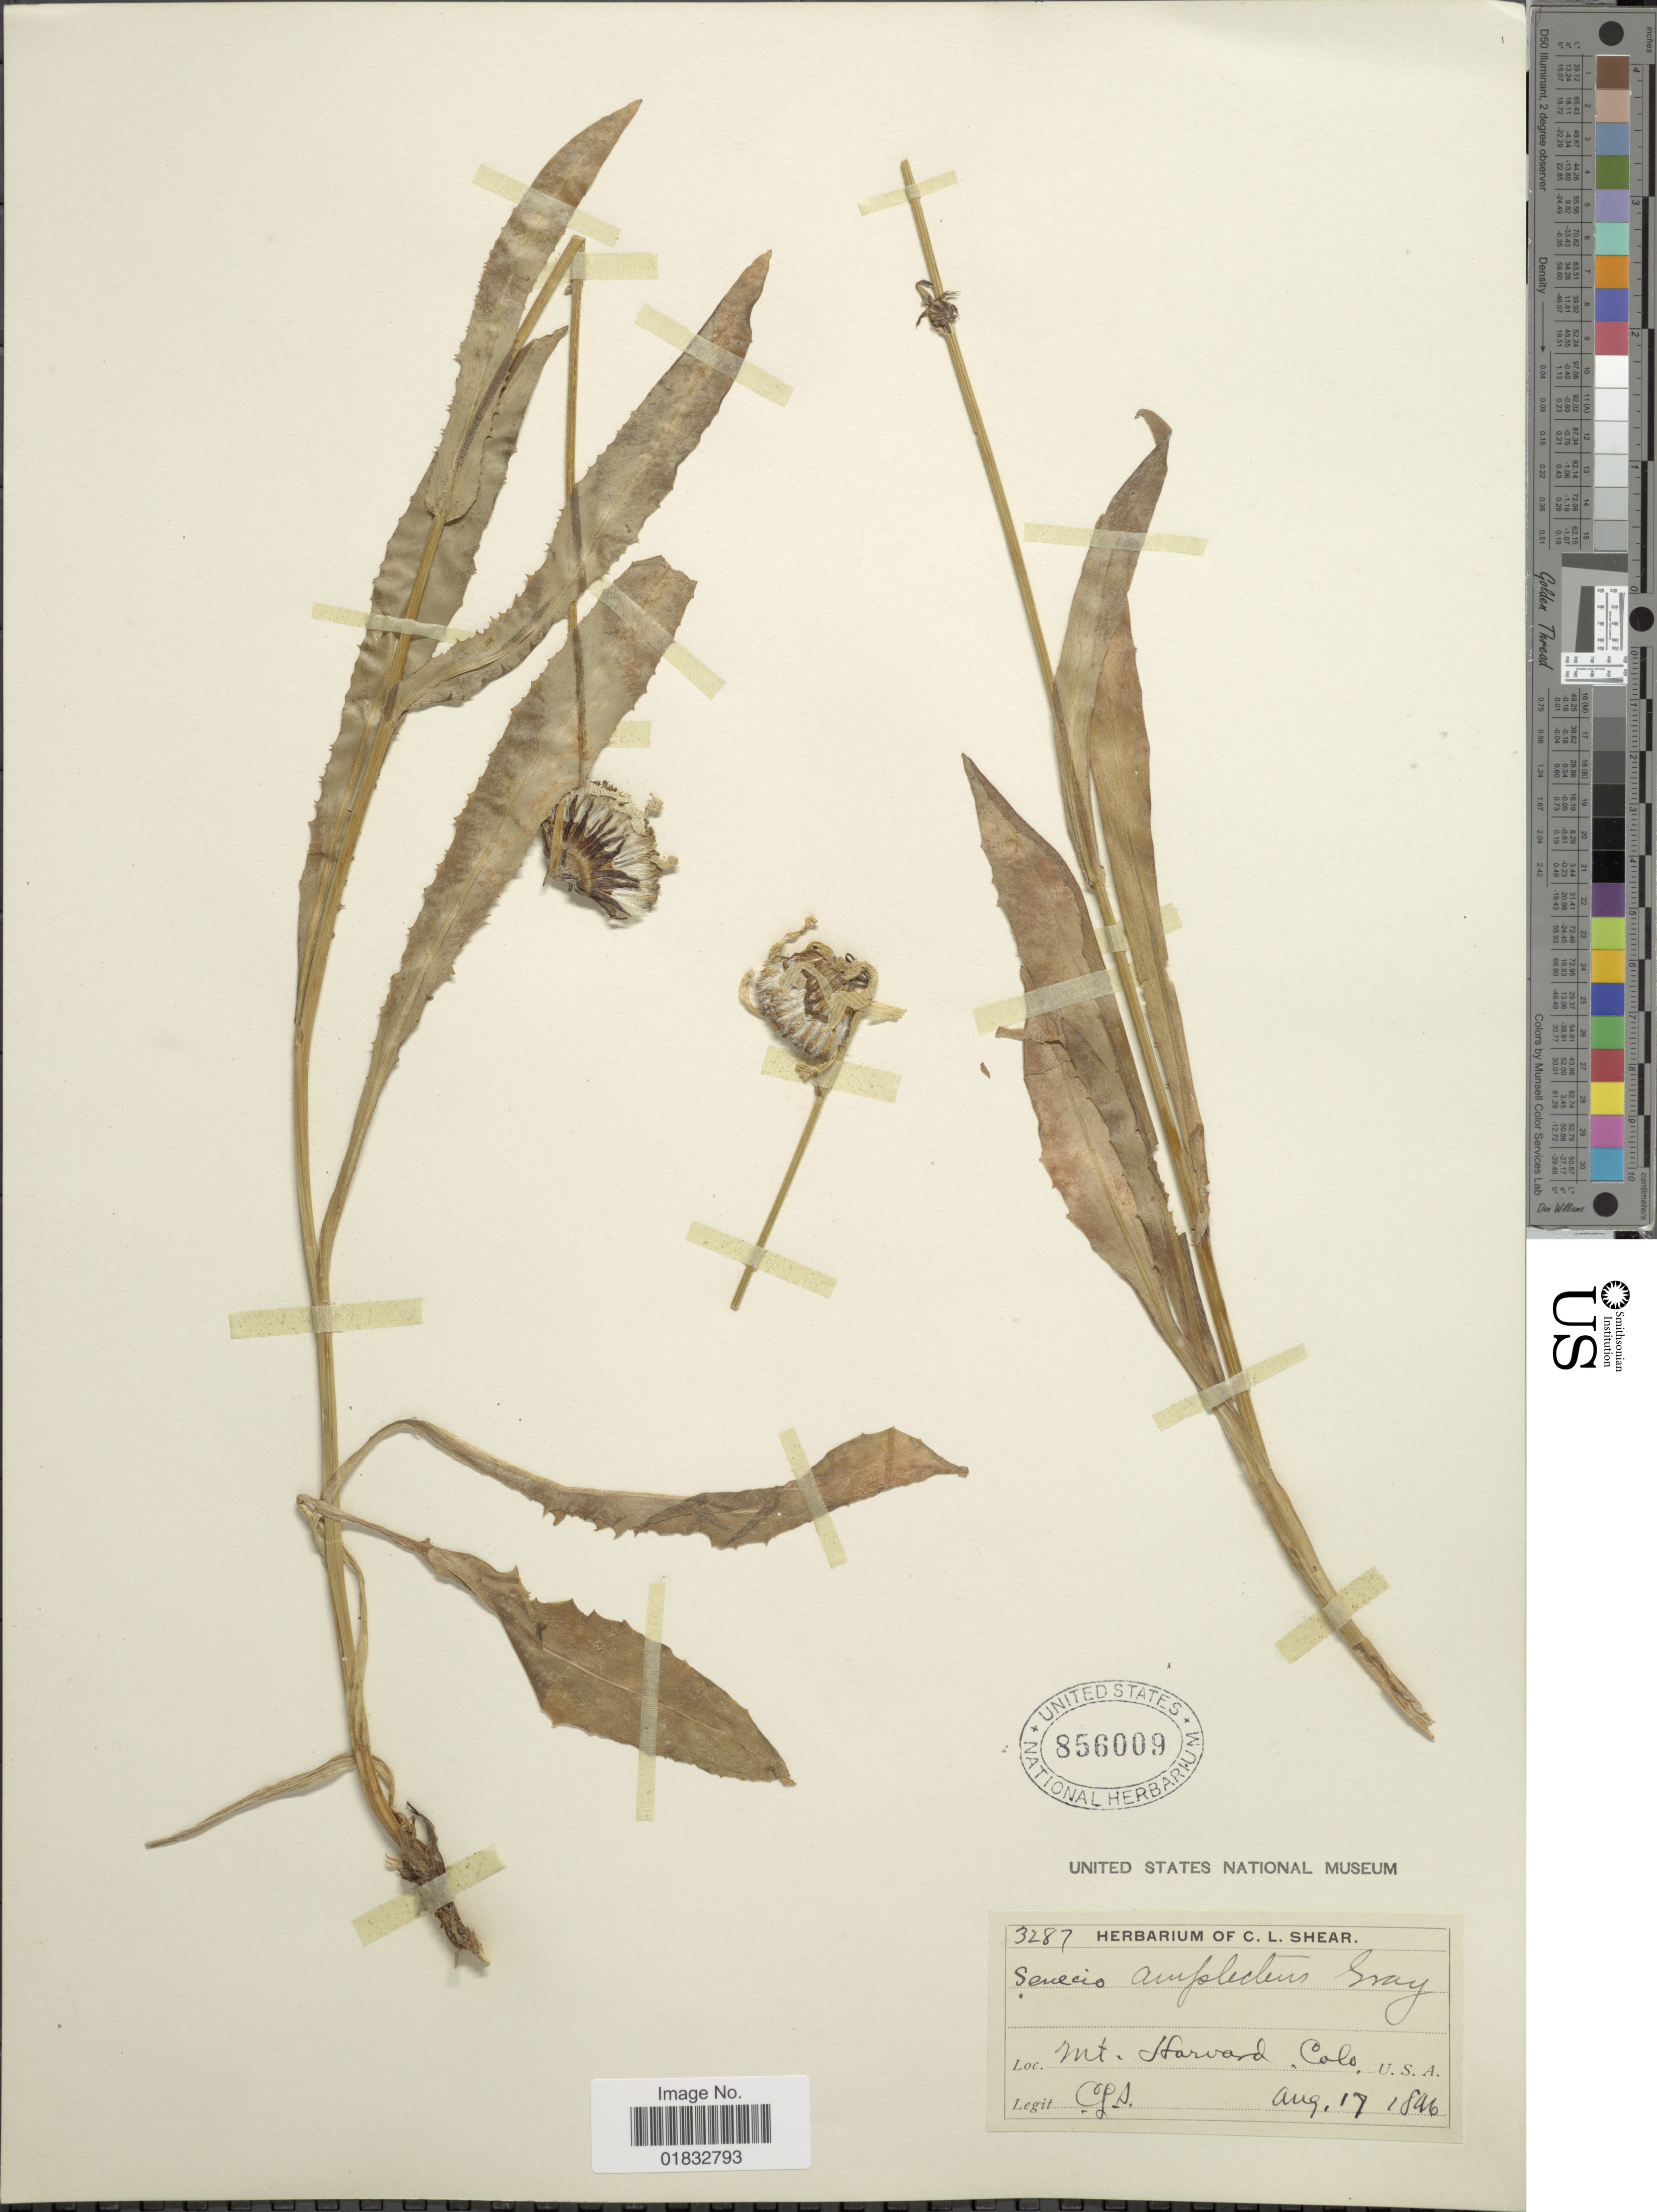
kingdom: Plantae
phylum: Tracheophyta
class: Magnoliopsida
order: Asterales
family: Asteraceae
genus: Senecio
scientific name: Senecio amplectens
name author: A. Gray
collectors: C. L. Shear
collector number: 3287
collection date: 1896-08-17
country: United States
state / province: Colorado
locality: Mt Harvard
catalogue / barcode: US 856009